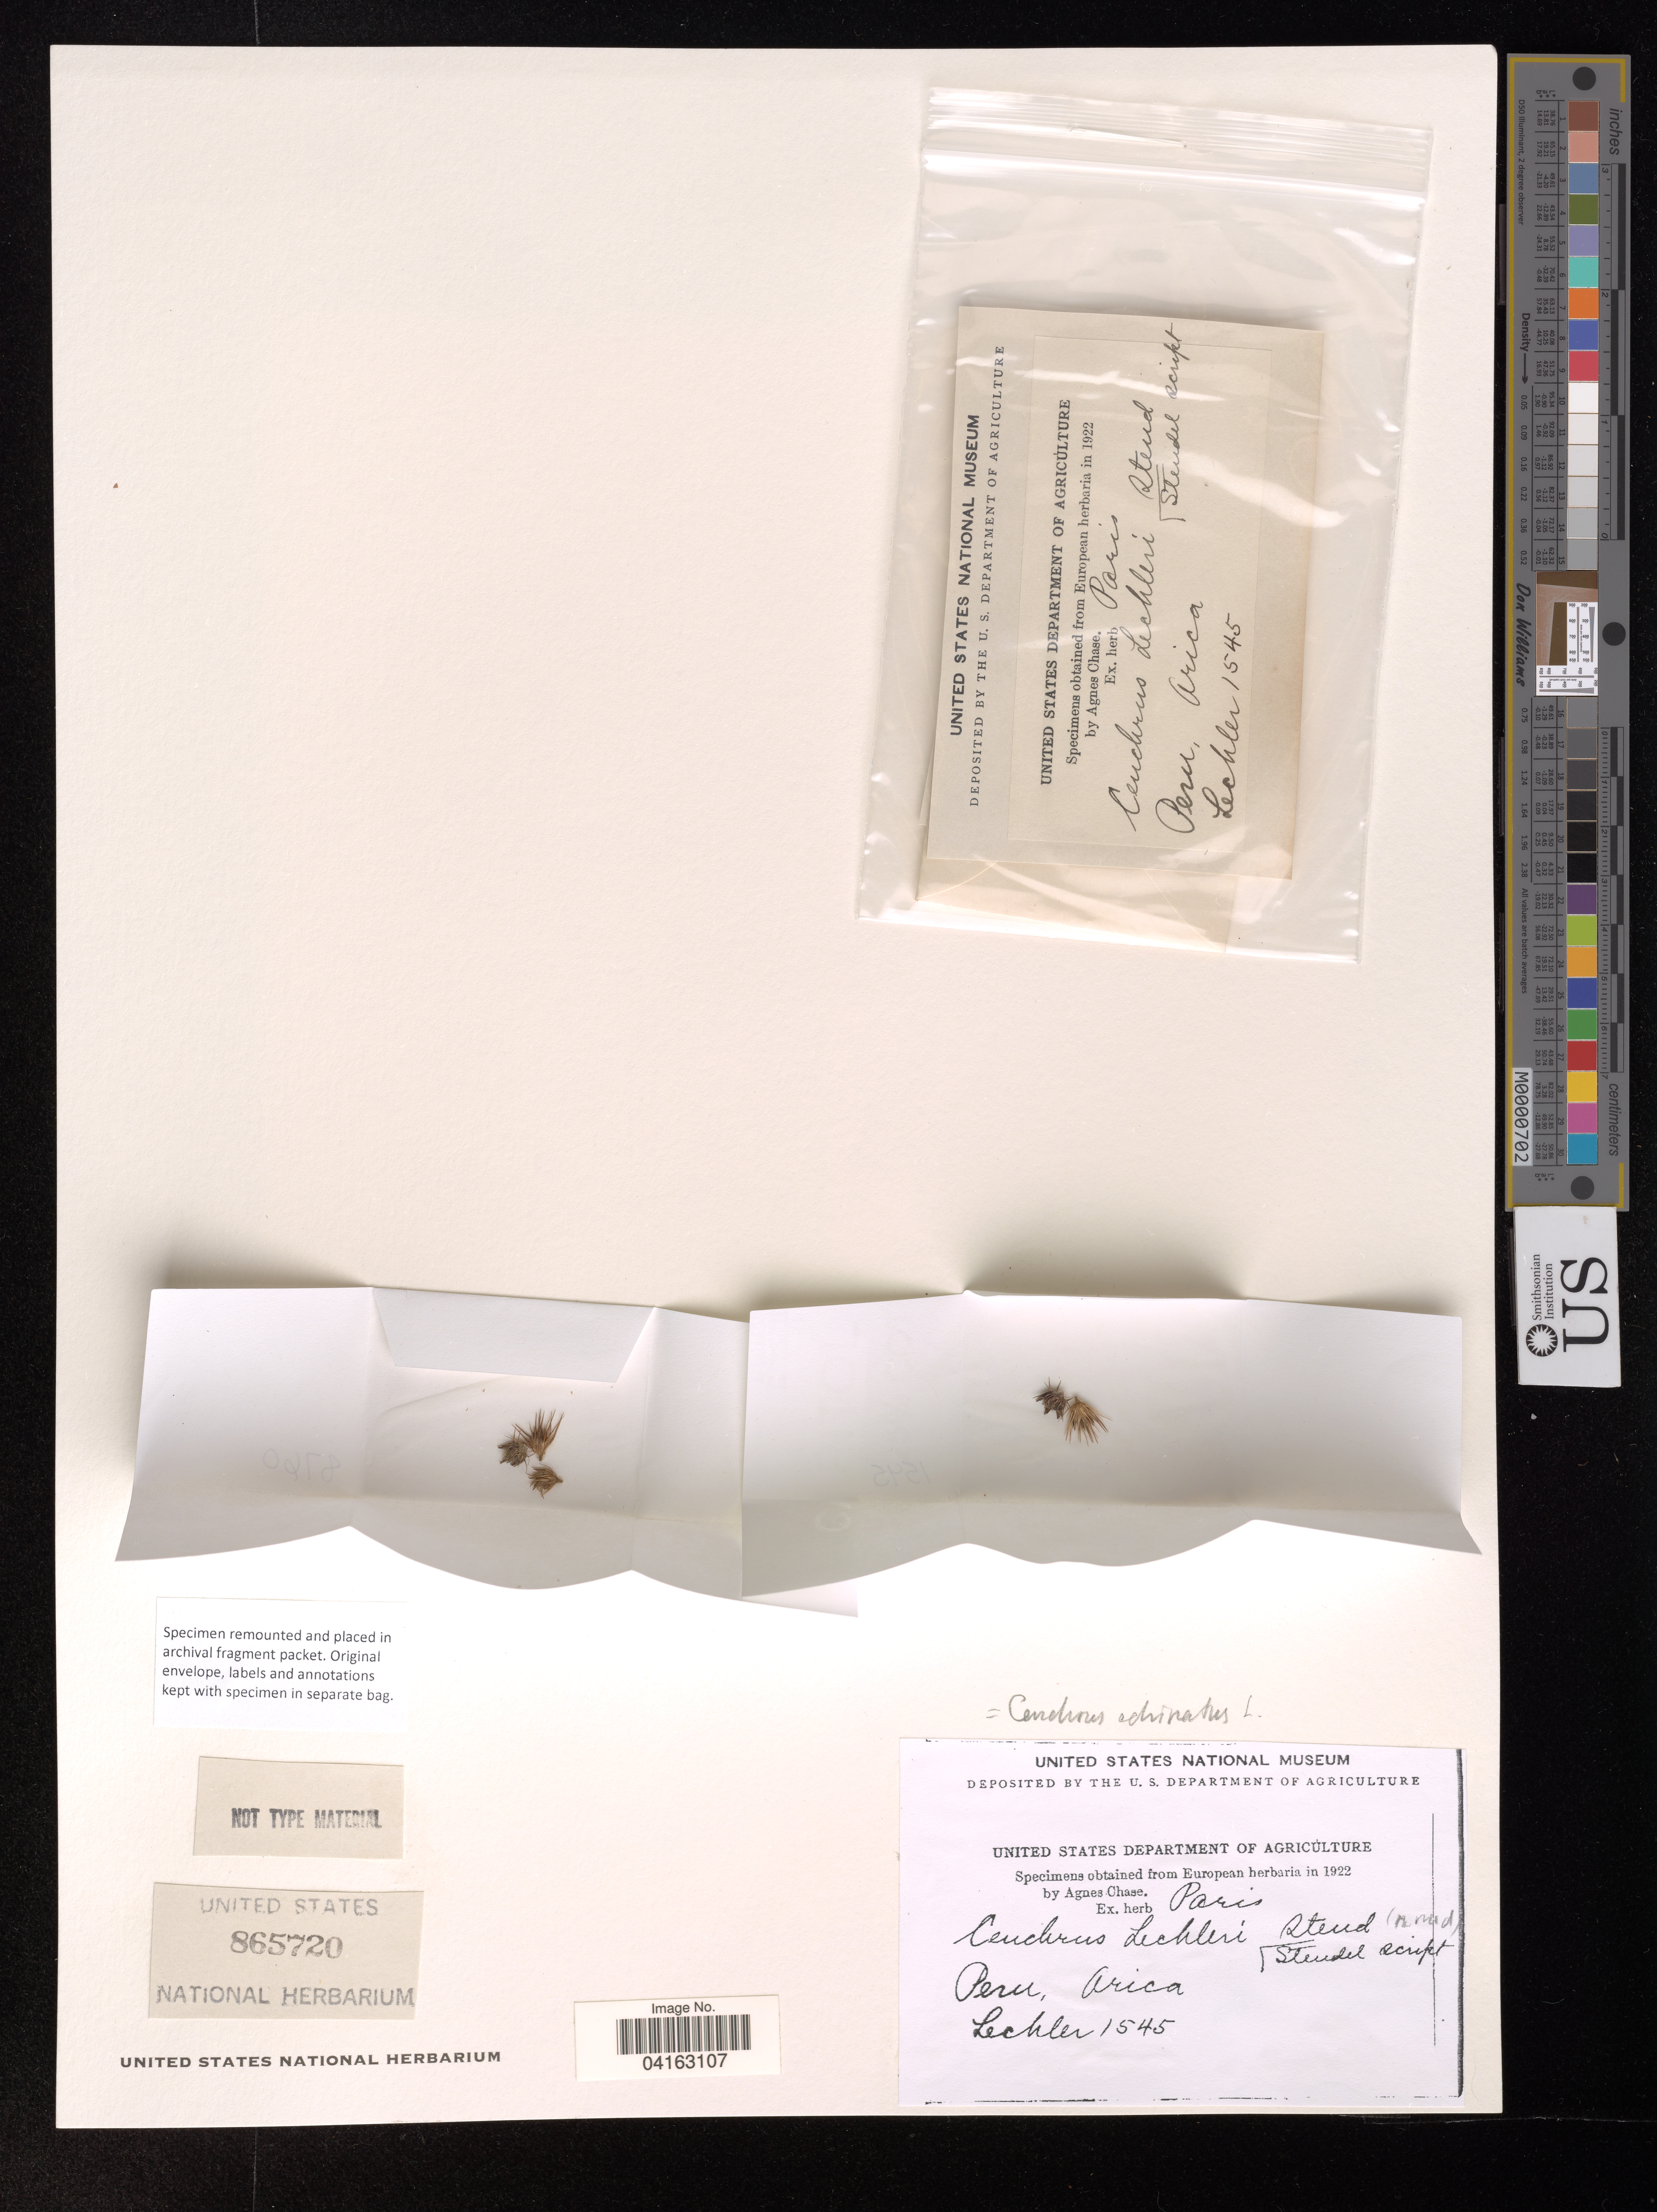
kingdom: Plantae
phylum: Tracheophyta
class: Liliopsida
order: Poales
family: Poaceae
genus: Cenchrus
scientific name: Cenchrus echinatus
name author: L.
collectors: W. Lechler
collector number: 1545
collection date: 1922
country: Peru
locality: Arica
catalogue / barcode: US 865720